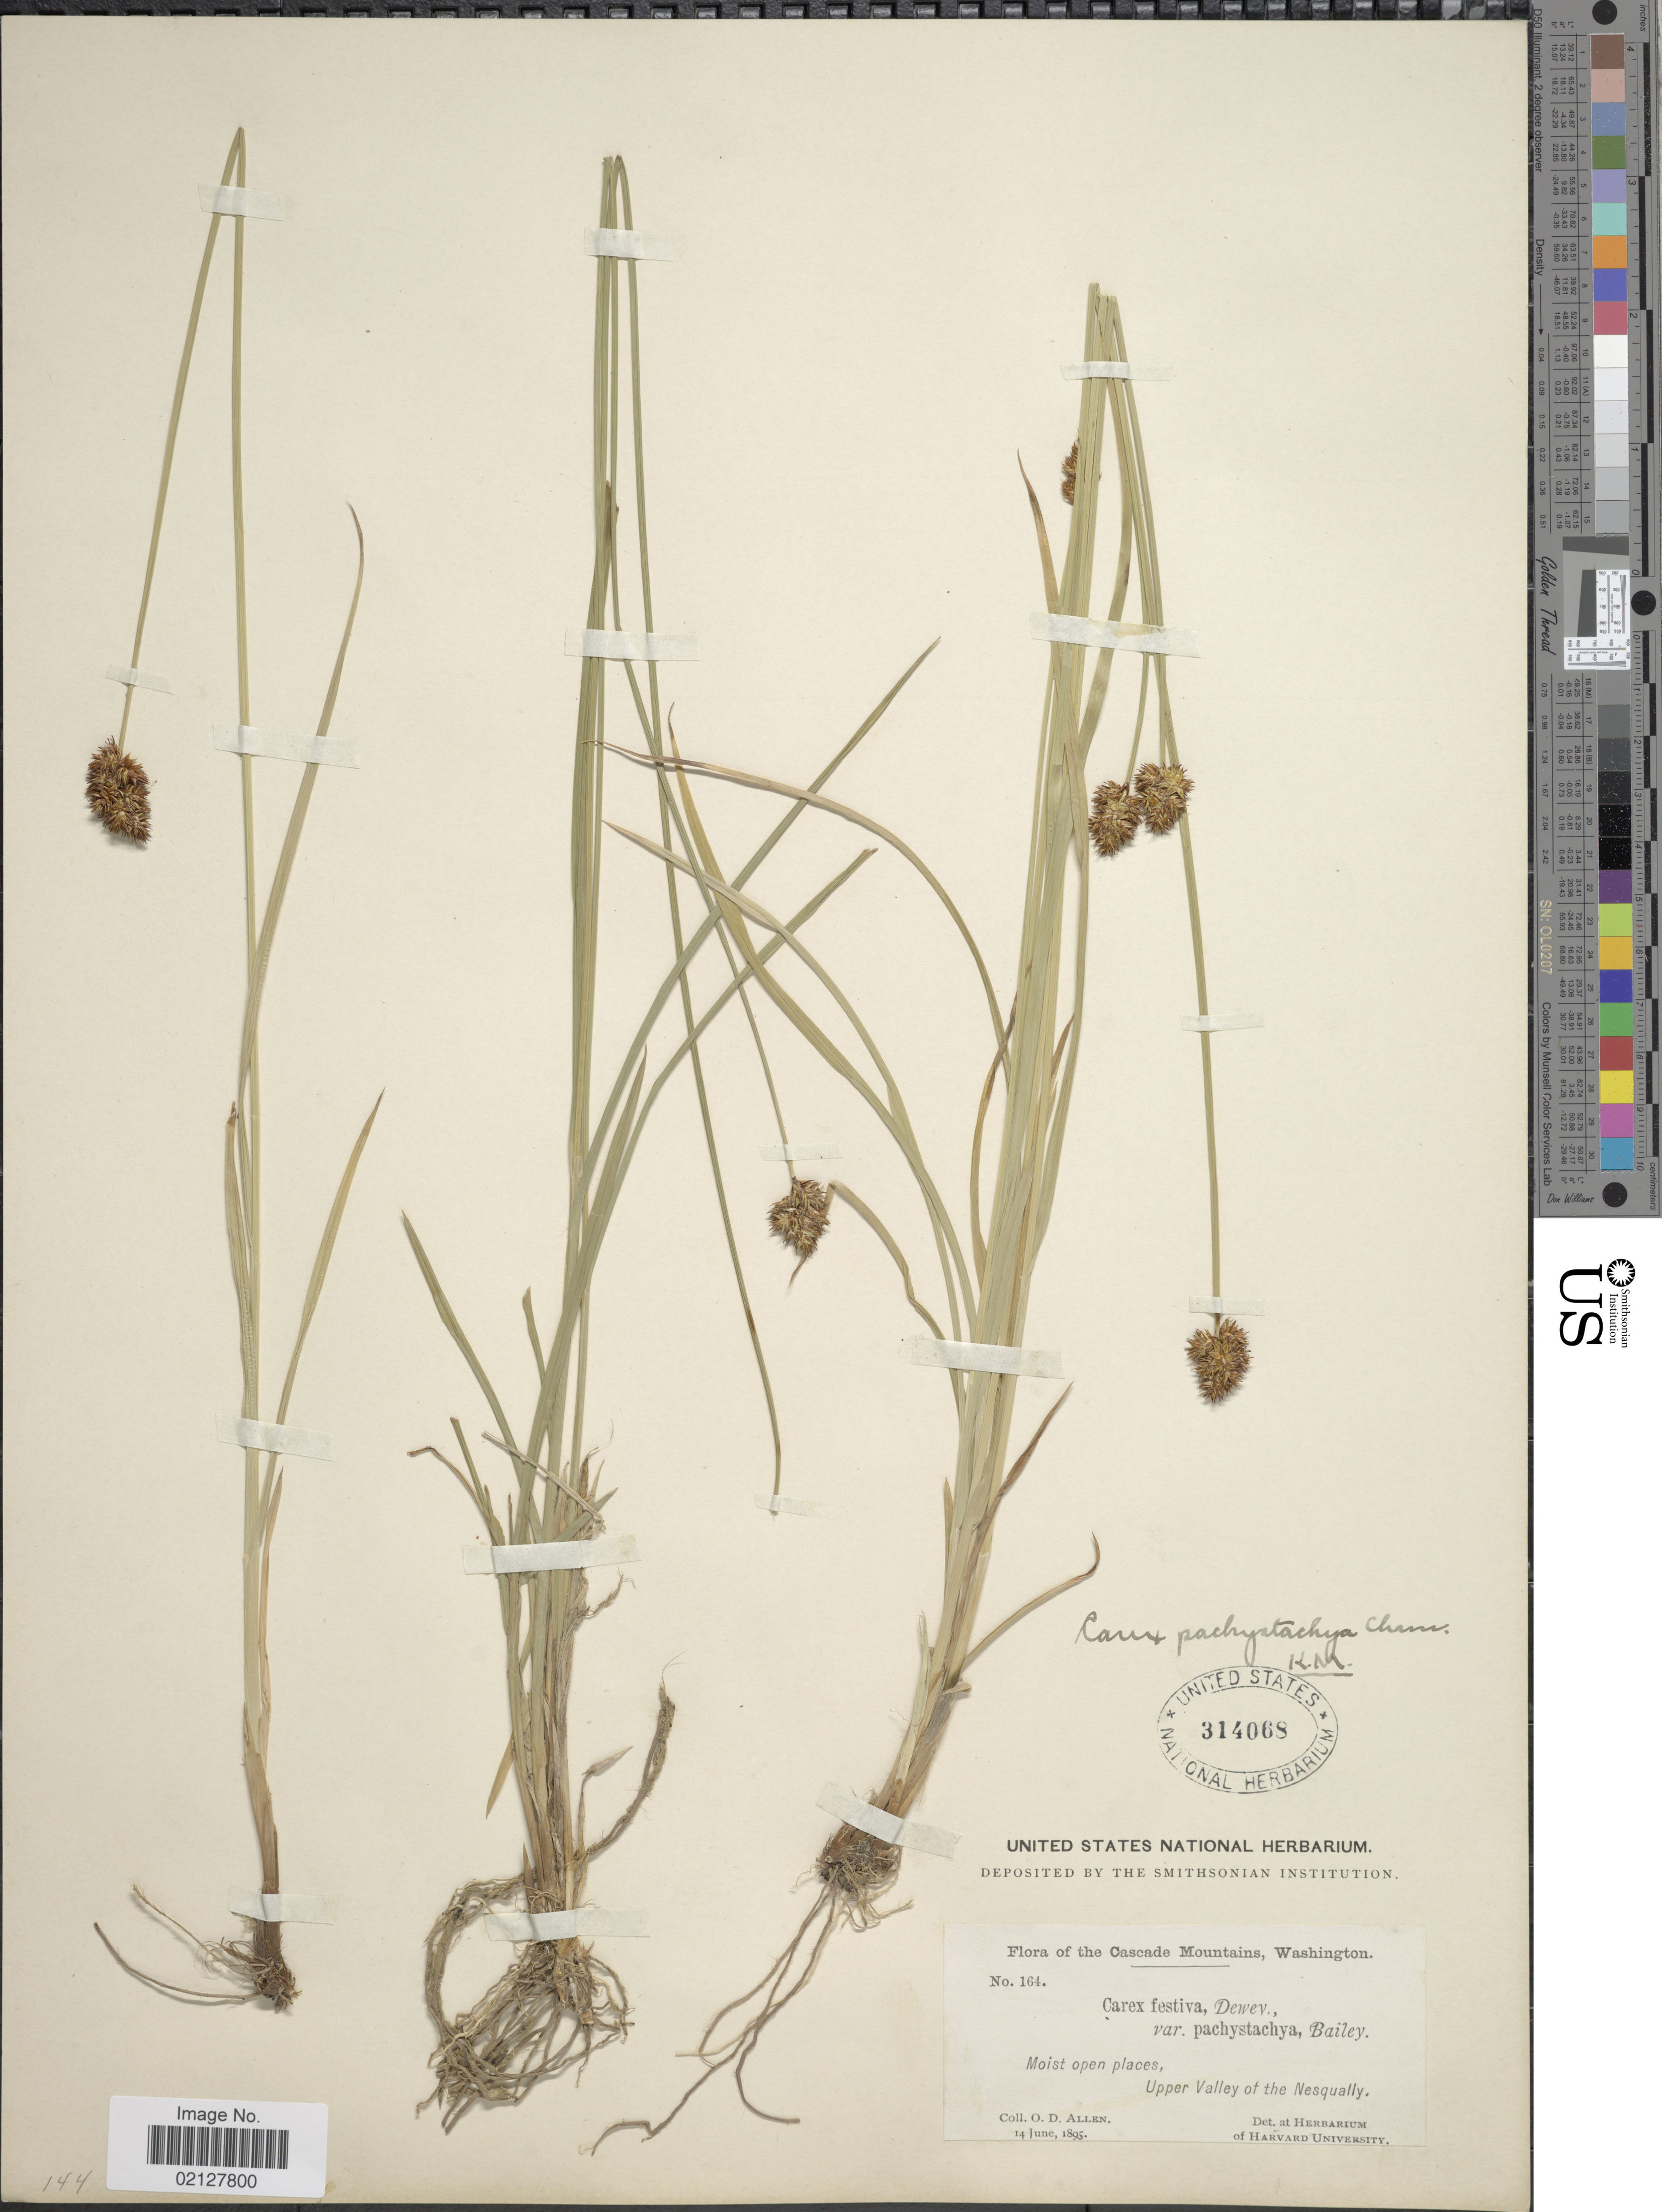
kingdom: Plantae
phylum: Tracheophyta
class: Liliopsida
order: Poales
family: Cyperaceae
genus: Carex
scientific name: Carex pachystachya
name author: Cham. ex Steud.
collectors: O. D. Allen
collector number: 164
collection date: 1895-06-14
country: United States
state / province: Washington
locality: Cascade Mountains, Upper Valley of the Nesqually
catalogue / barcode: US 314068